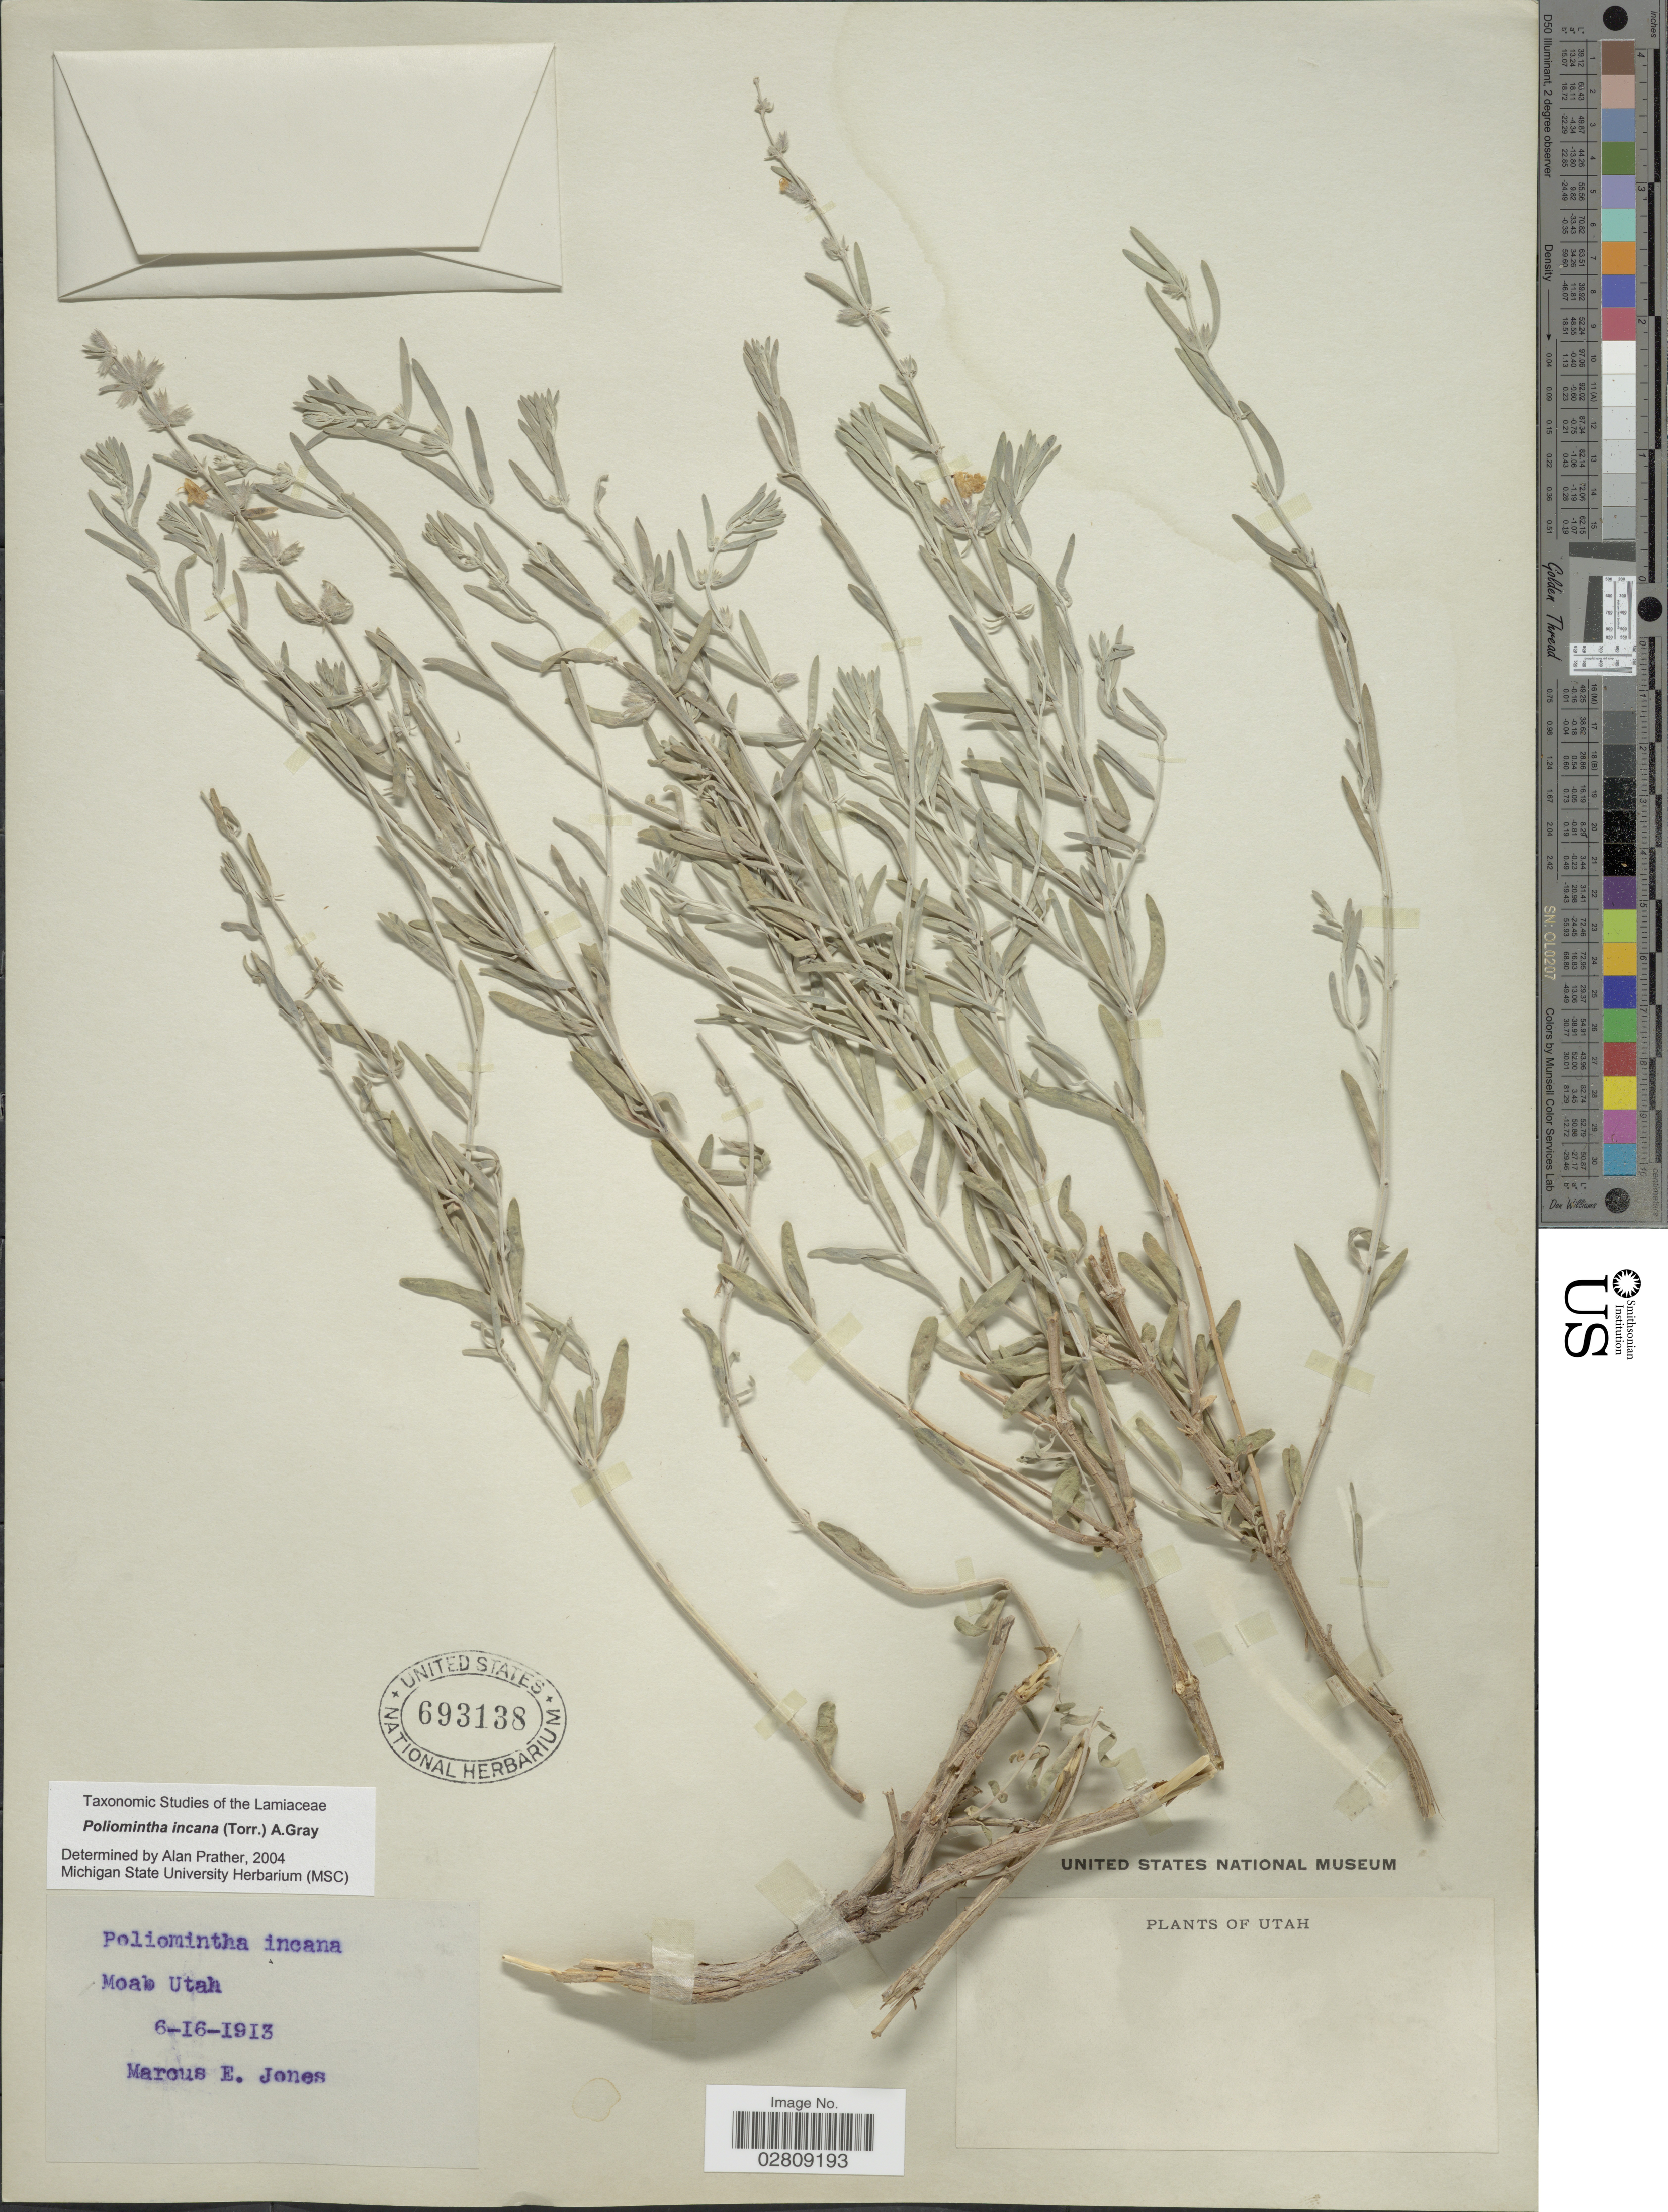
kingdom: Plantae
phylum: Tracheophyta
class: Magnoliopsida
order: Lamiales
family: Lamiaceae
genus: Poliomintha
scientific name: Poliomintha incana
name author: (Torr.) A. Gray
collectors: M. E. Jones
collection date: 1913-06-16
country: United States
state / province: Utah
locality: Moab.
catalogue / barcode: US 693138